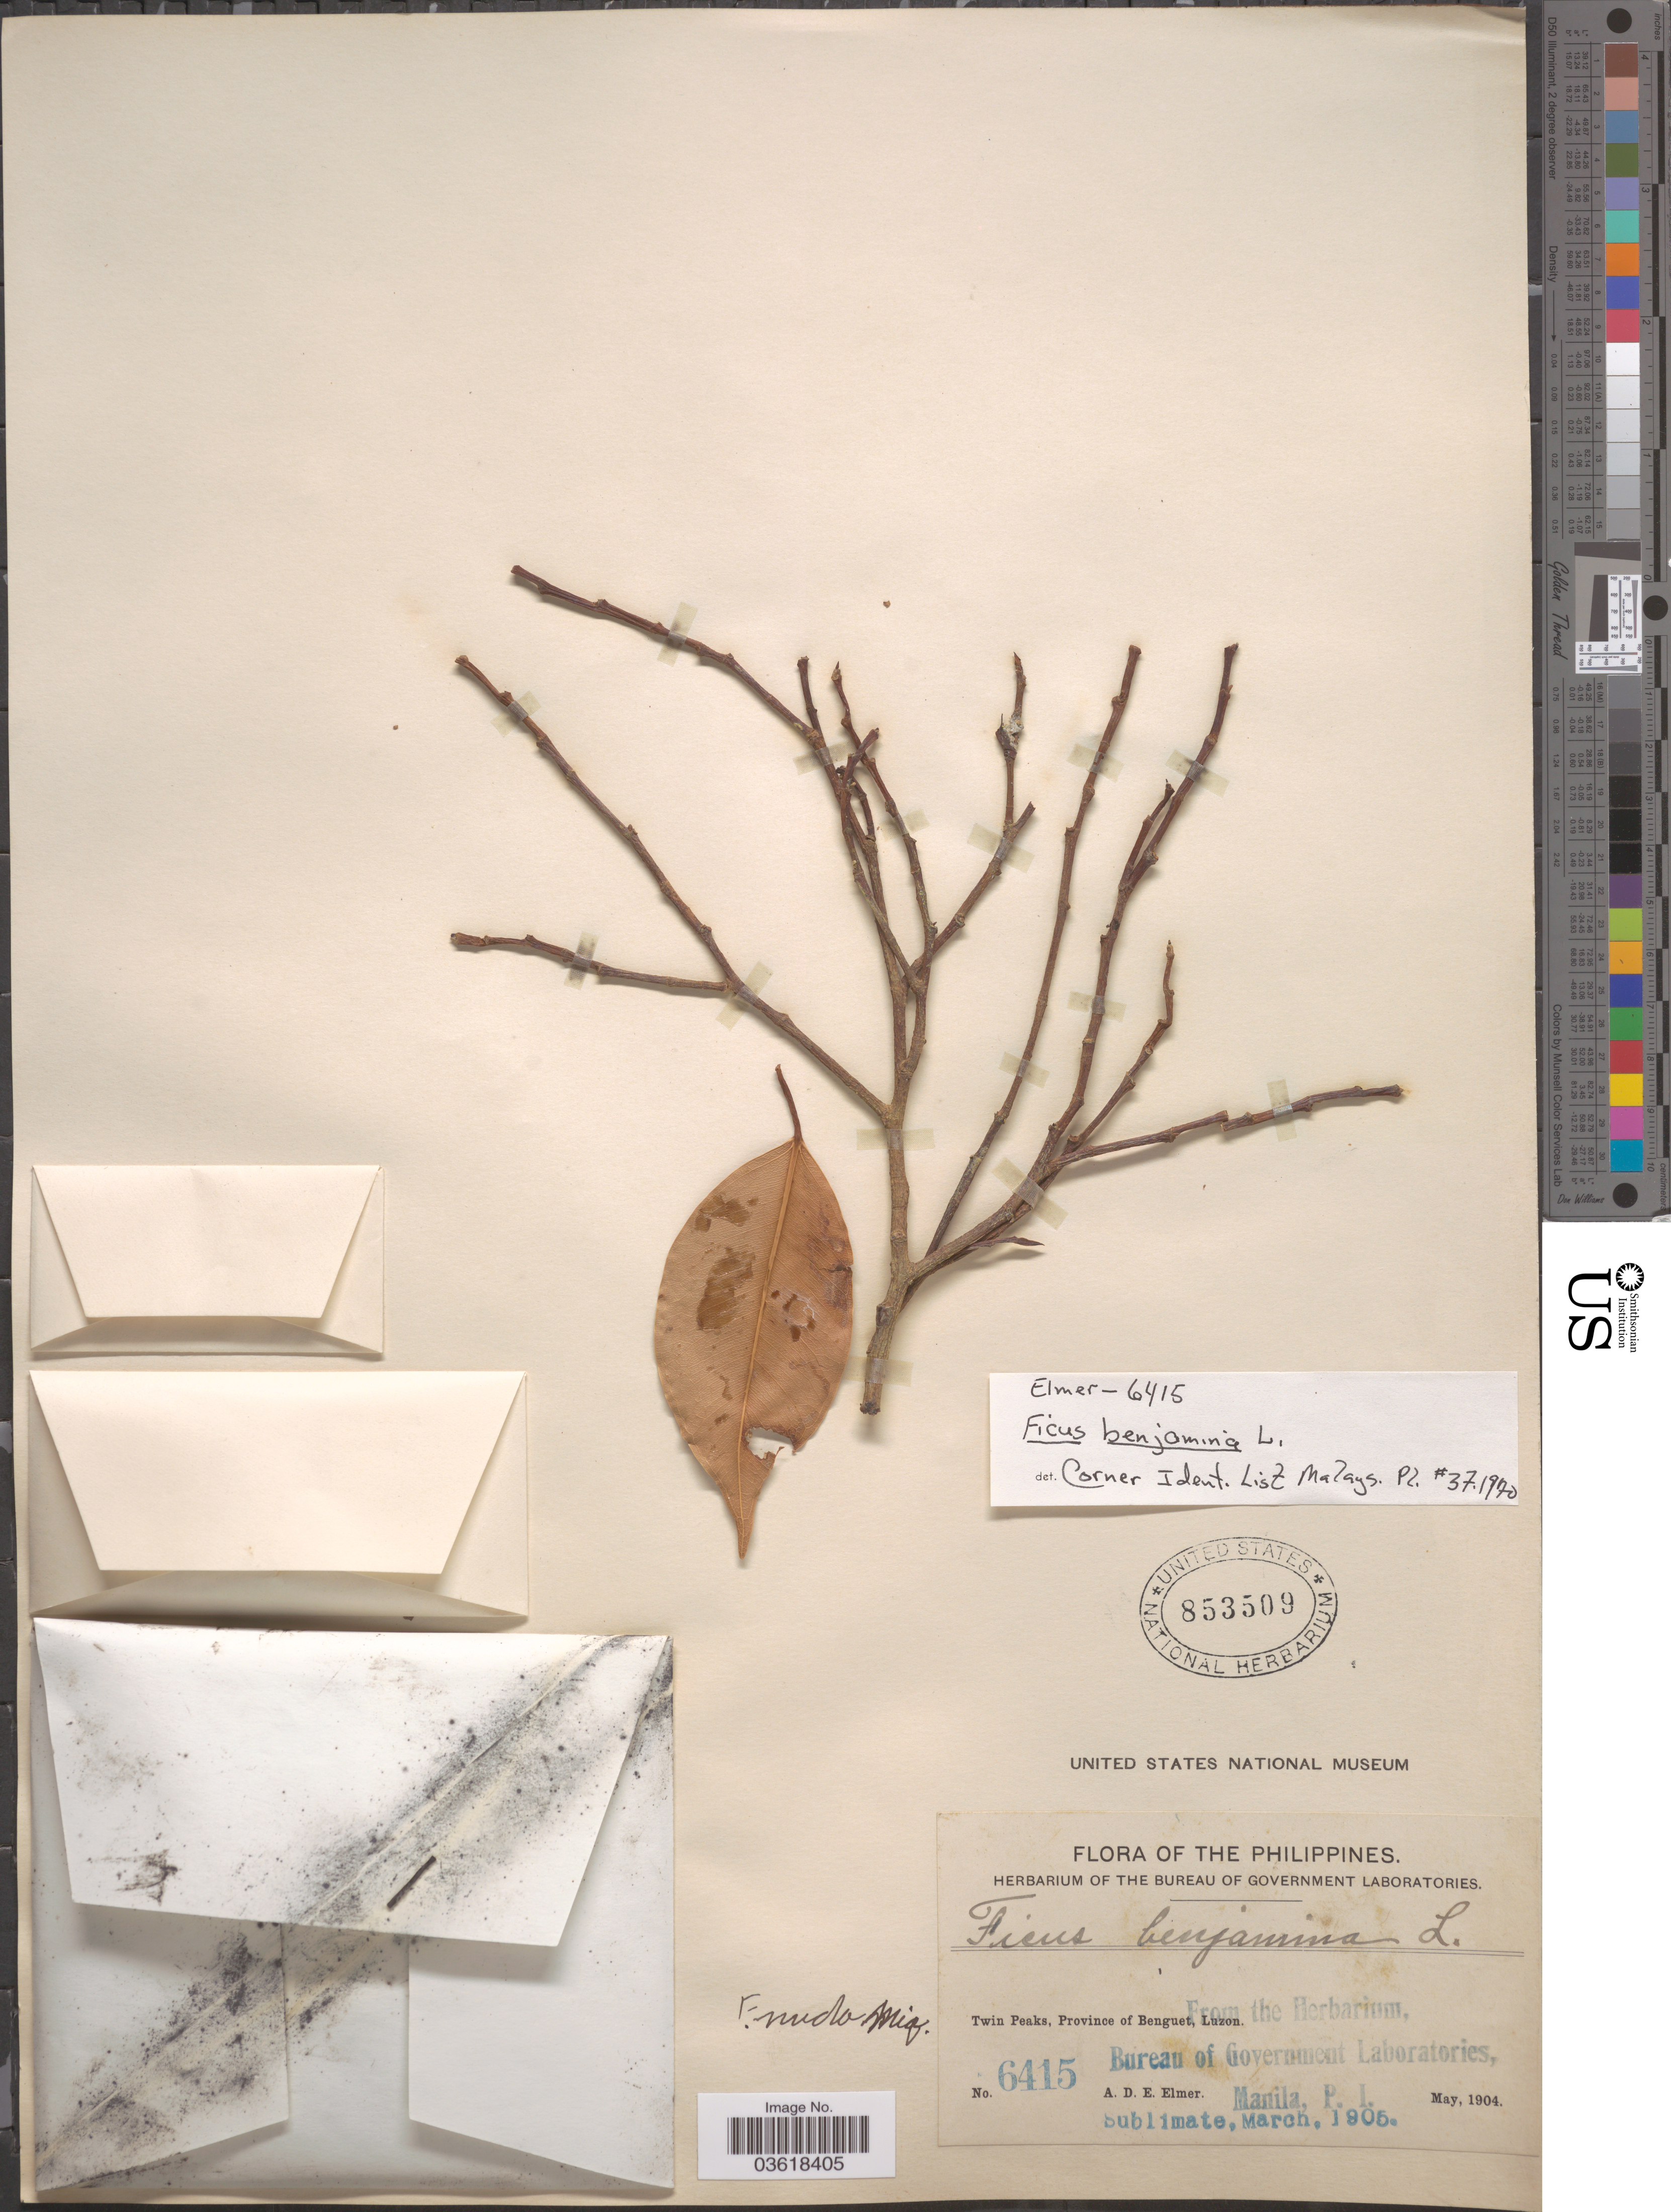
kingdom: Plantae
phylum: Tracheophyta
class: Magnoliopsida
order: Rosales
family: Moraceae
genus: Ficus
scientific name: Ficus benjamina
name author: L.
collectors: A. D. E. Elmer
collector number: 6415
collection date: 1904-05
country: Philippines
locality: Twin Peaks, Province of Benguet, Luzon.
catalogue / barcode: US 853509